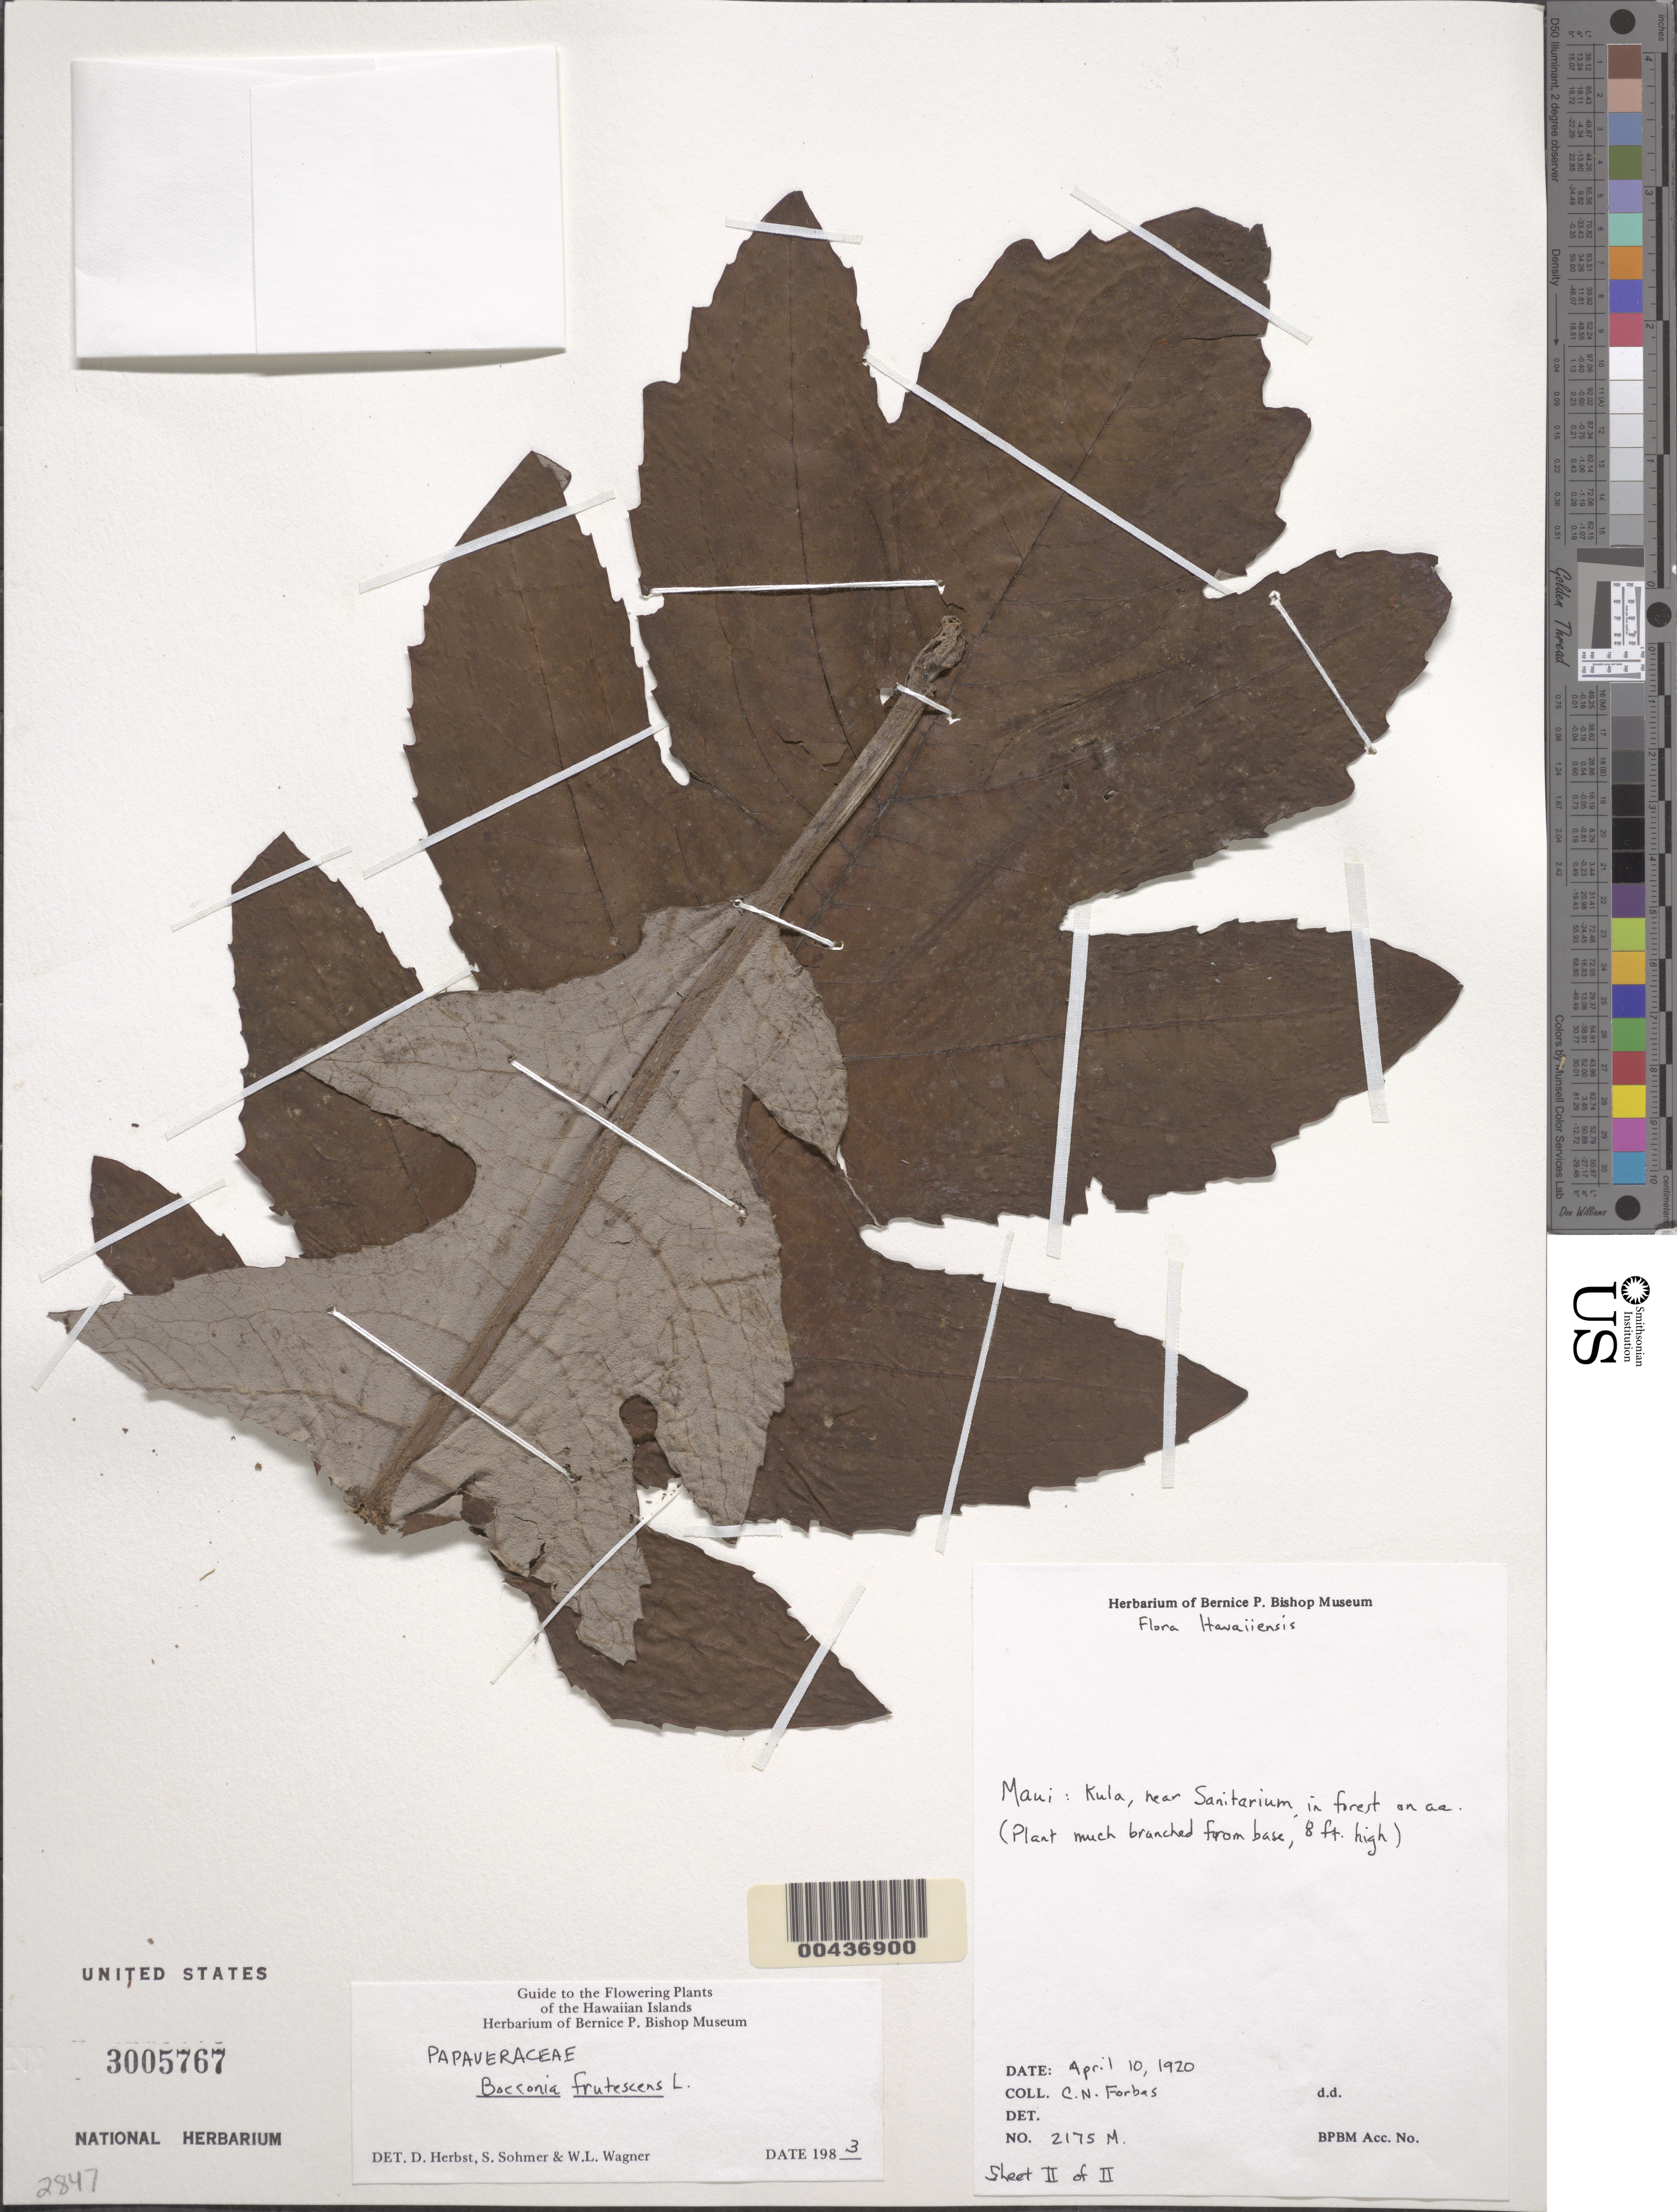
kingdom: Plantae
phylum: Tracheophyta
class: Magnoliopsida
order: Ranunculales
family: Papaveraceae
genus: Bocconia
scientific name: Bocconia frutescens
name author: L.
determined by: Herbst, D. R.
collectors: C. N. Forbes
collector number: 2175M.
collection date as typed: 10 Apr 1920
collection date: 1920-04-10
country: United States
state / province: Hawaii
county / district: Maui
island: Maui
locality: Maui: Kula, near Sanitarium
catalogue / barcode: US 3005767